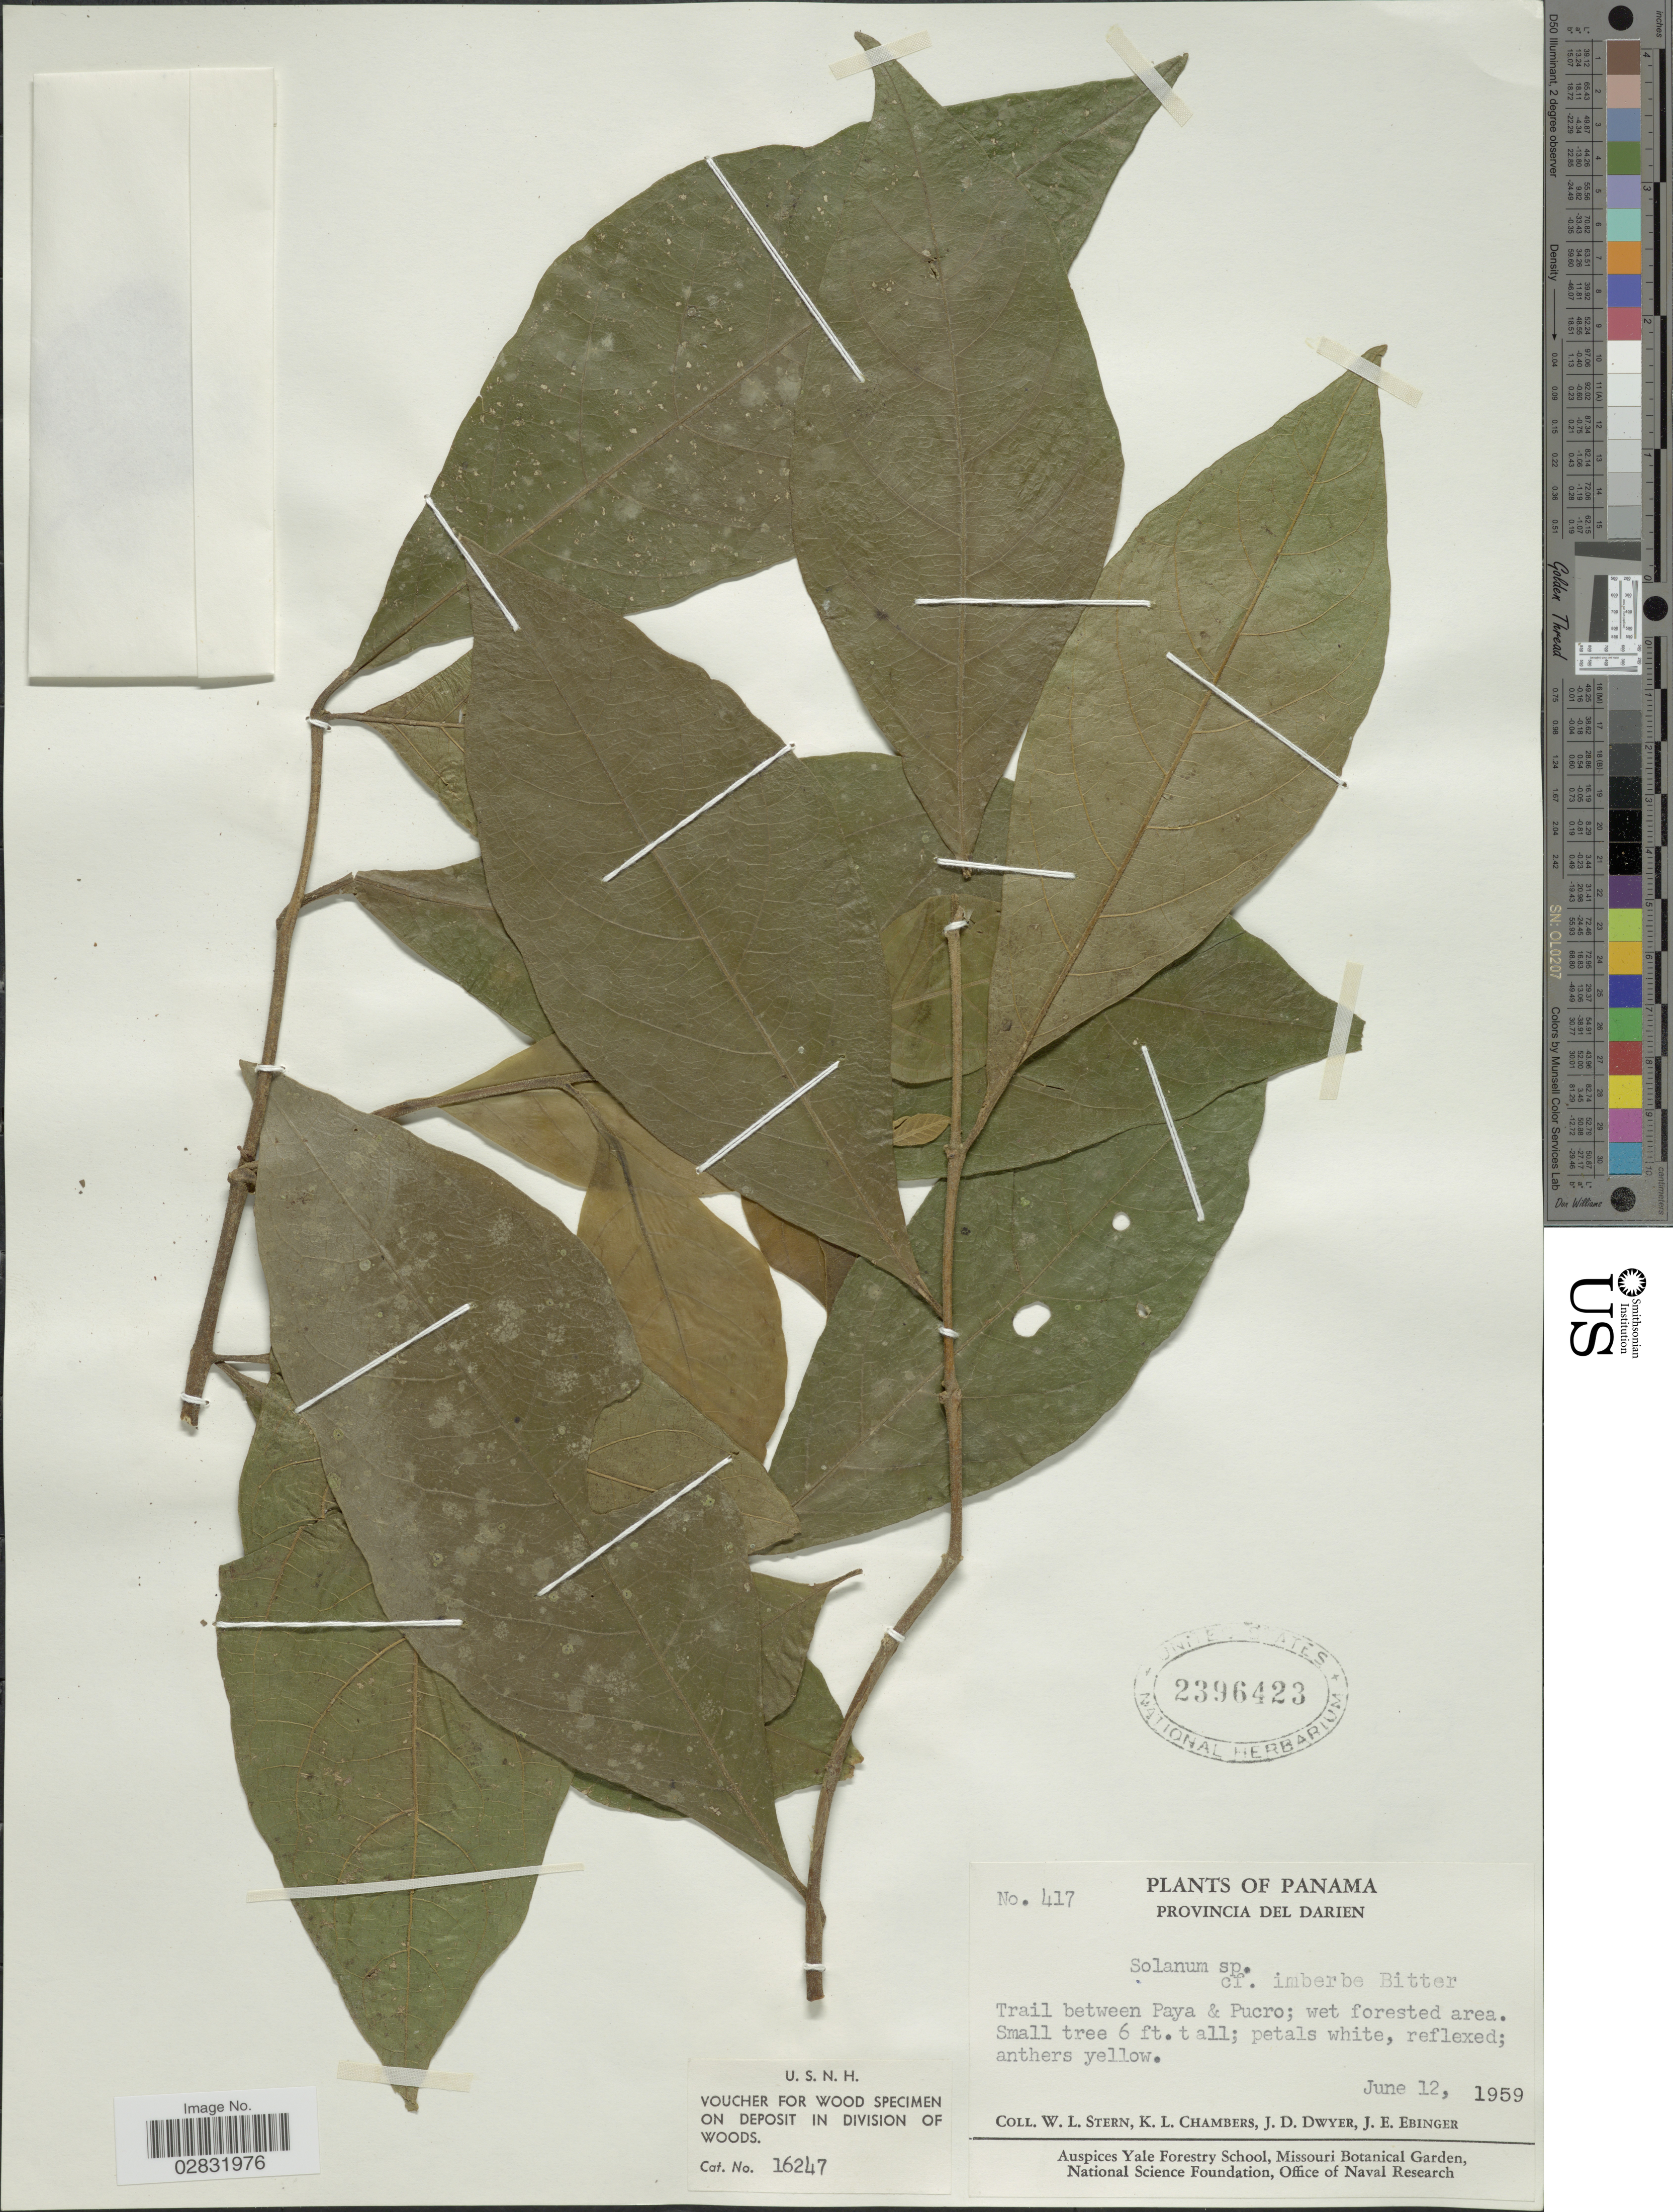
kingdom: Plantae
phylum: Tracheophyta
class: Magnoliopsida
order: Solanales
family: Solanaceae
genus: Solanum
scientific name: Solanum imberbe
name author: Bitter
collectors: W. L. Stern, K. Chambers, J. D. Dwyer & J. Ebinger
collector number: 417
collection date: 1959-06-12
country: Panama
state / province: Darién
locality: Provincia del Darien. Trail between Paya & Pucro.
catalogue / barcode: US 2396423